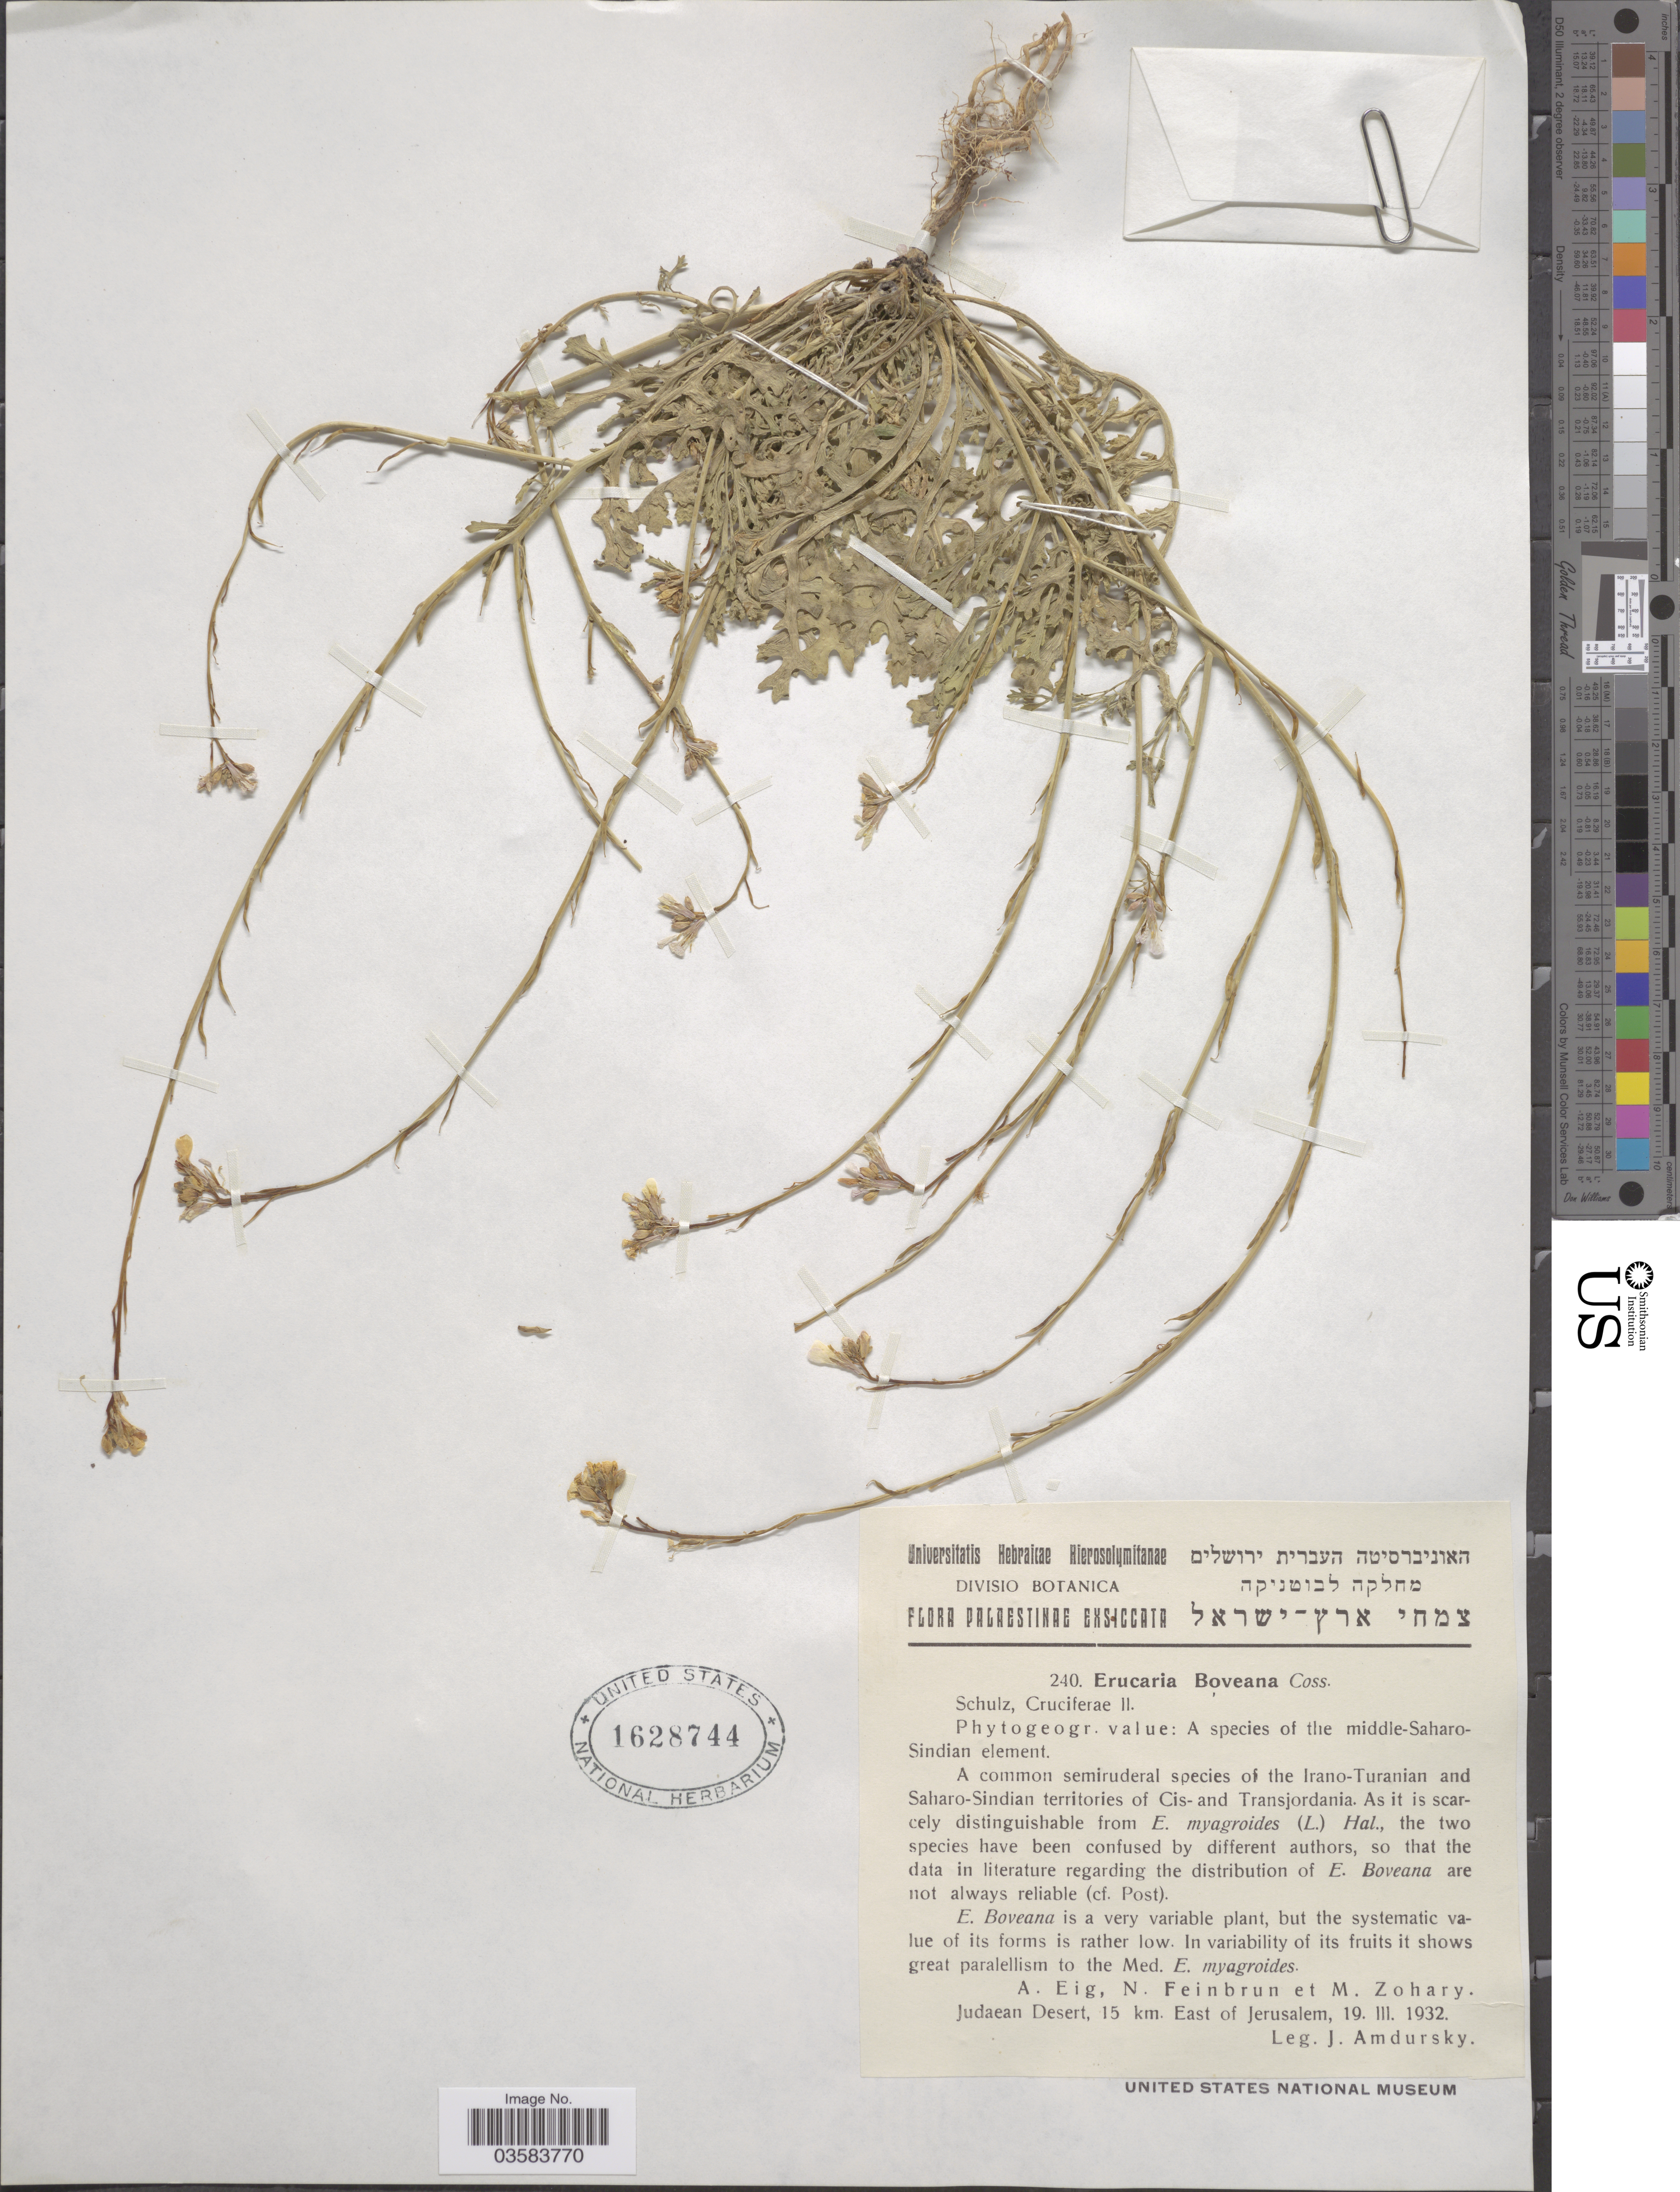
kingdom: Plantae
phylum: Tracheophyta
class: Magnoliopsida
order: Brassicales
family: Brassicaceae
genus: Erucaria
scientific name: Erucaria hispanica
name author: Druce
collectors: I. Amdursky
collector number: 240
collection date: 1932-03-19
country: Israel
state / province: Jerusalem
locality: Judaean Desert, 15 km. East of Jerusalem.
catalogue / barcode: US 1628744